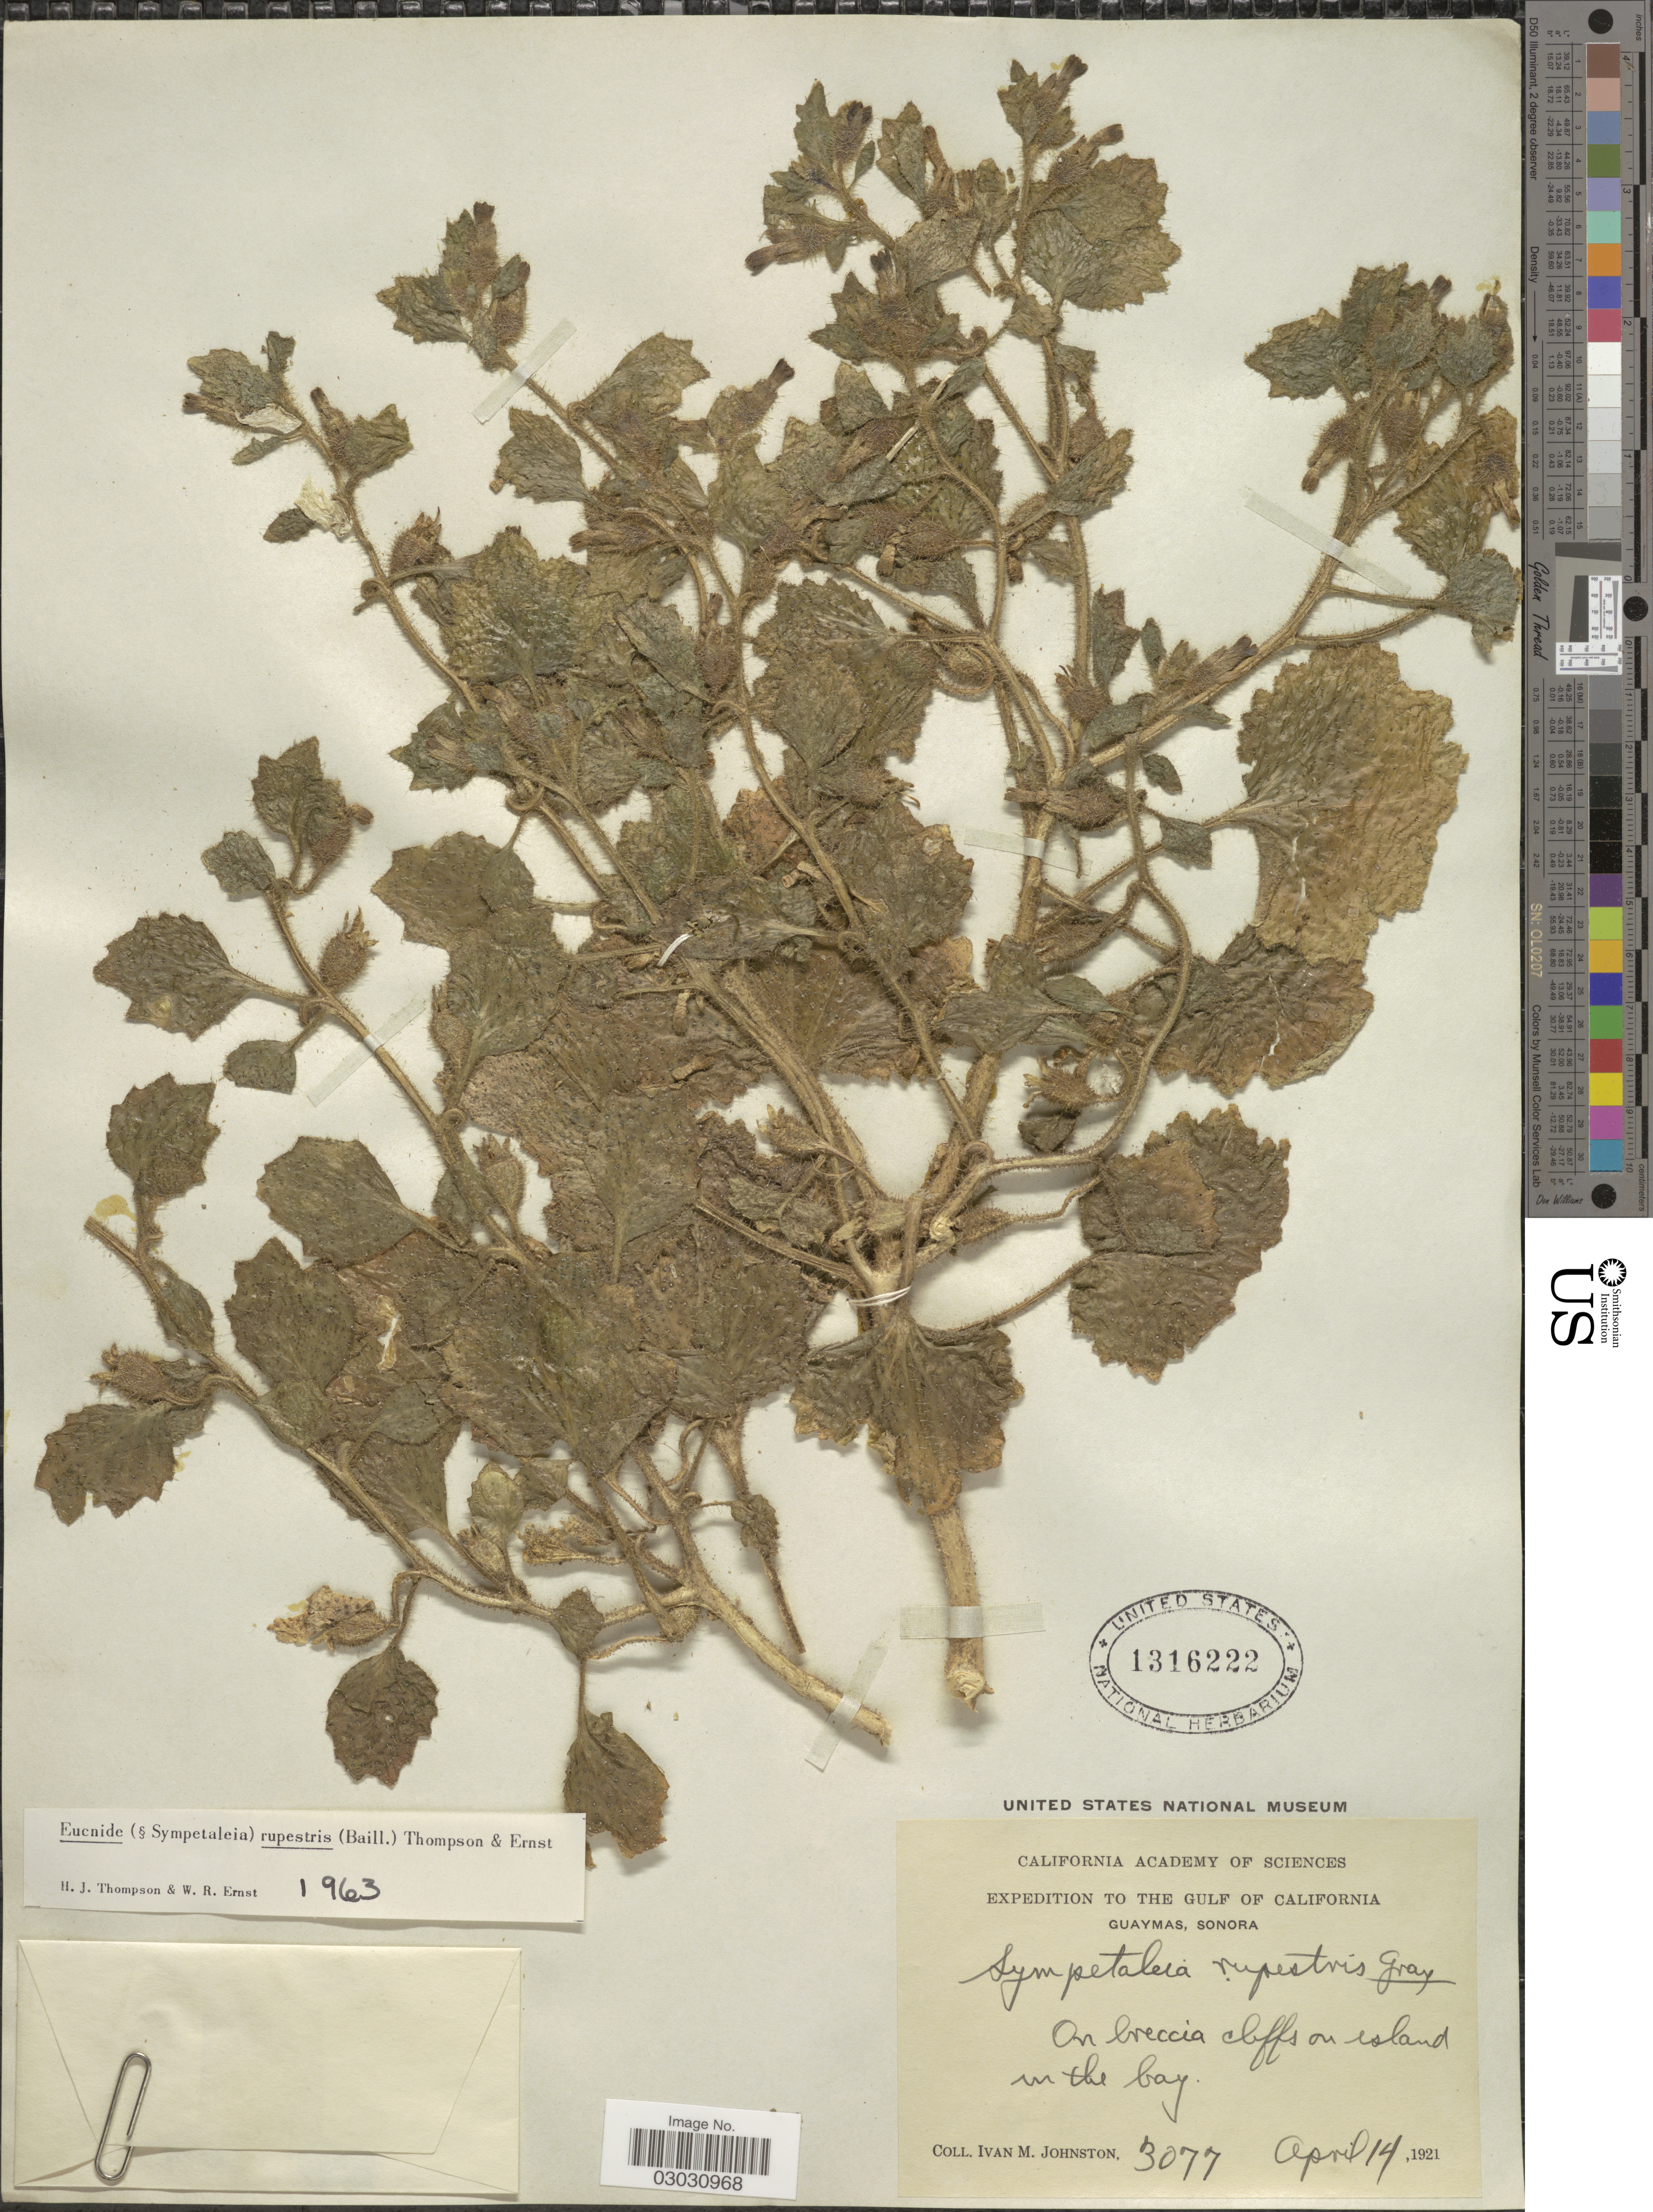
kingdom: Plantae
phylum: Tracheophyta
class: Magnoliopsida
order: Cornales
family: Loasaceae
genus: Eucnide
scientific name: Eucnide rupestris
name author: (Baill.) H.J. Thomps. & W.R. Ernst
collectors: I.M. Johnston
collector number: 3077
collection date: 1921-04-14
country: Mexico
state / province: Sonora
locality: The Gulf of California, Guaymas, Sonora.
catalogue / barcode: US 1316222